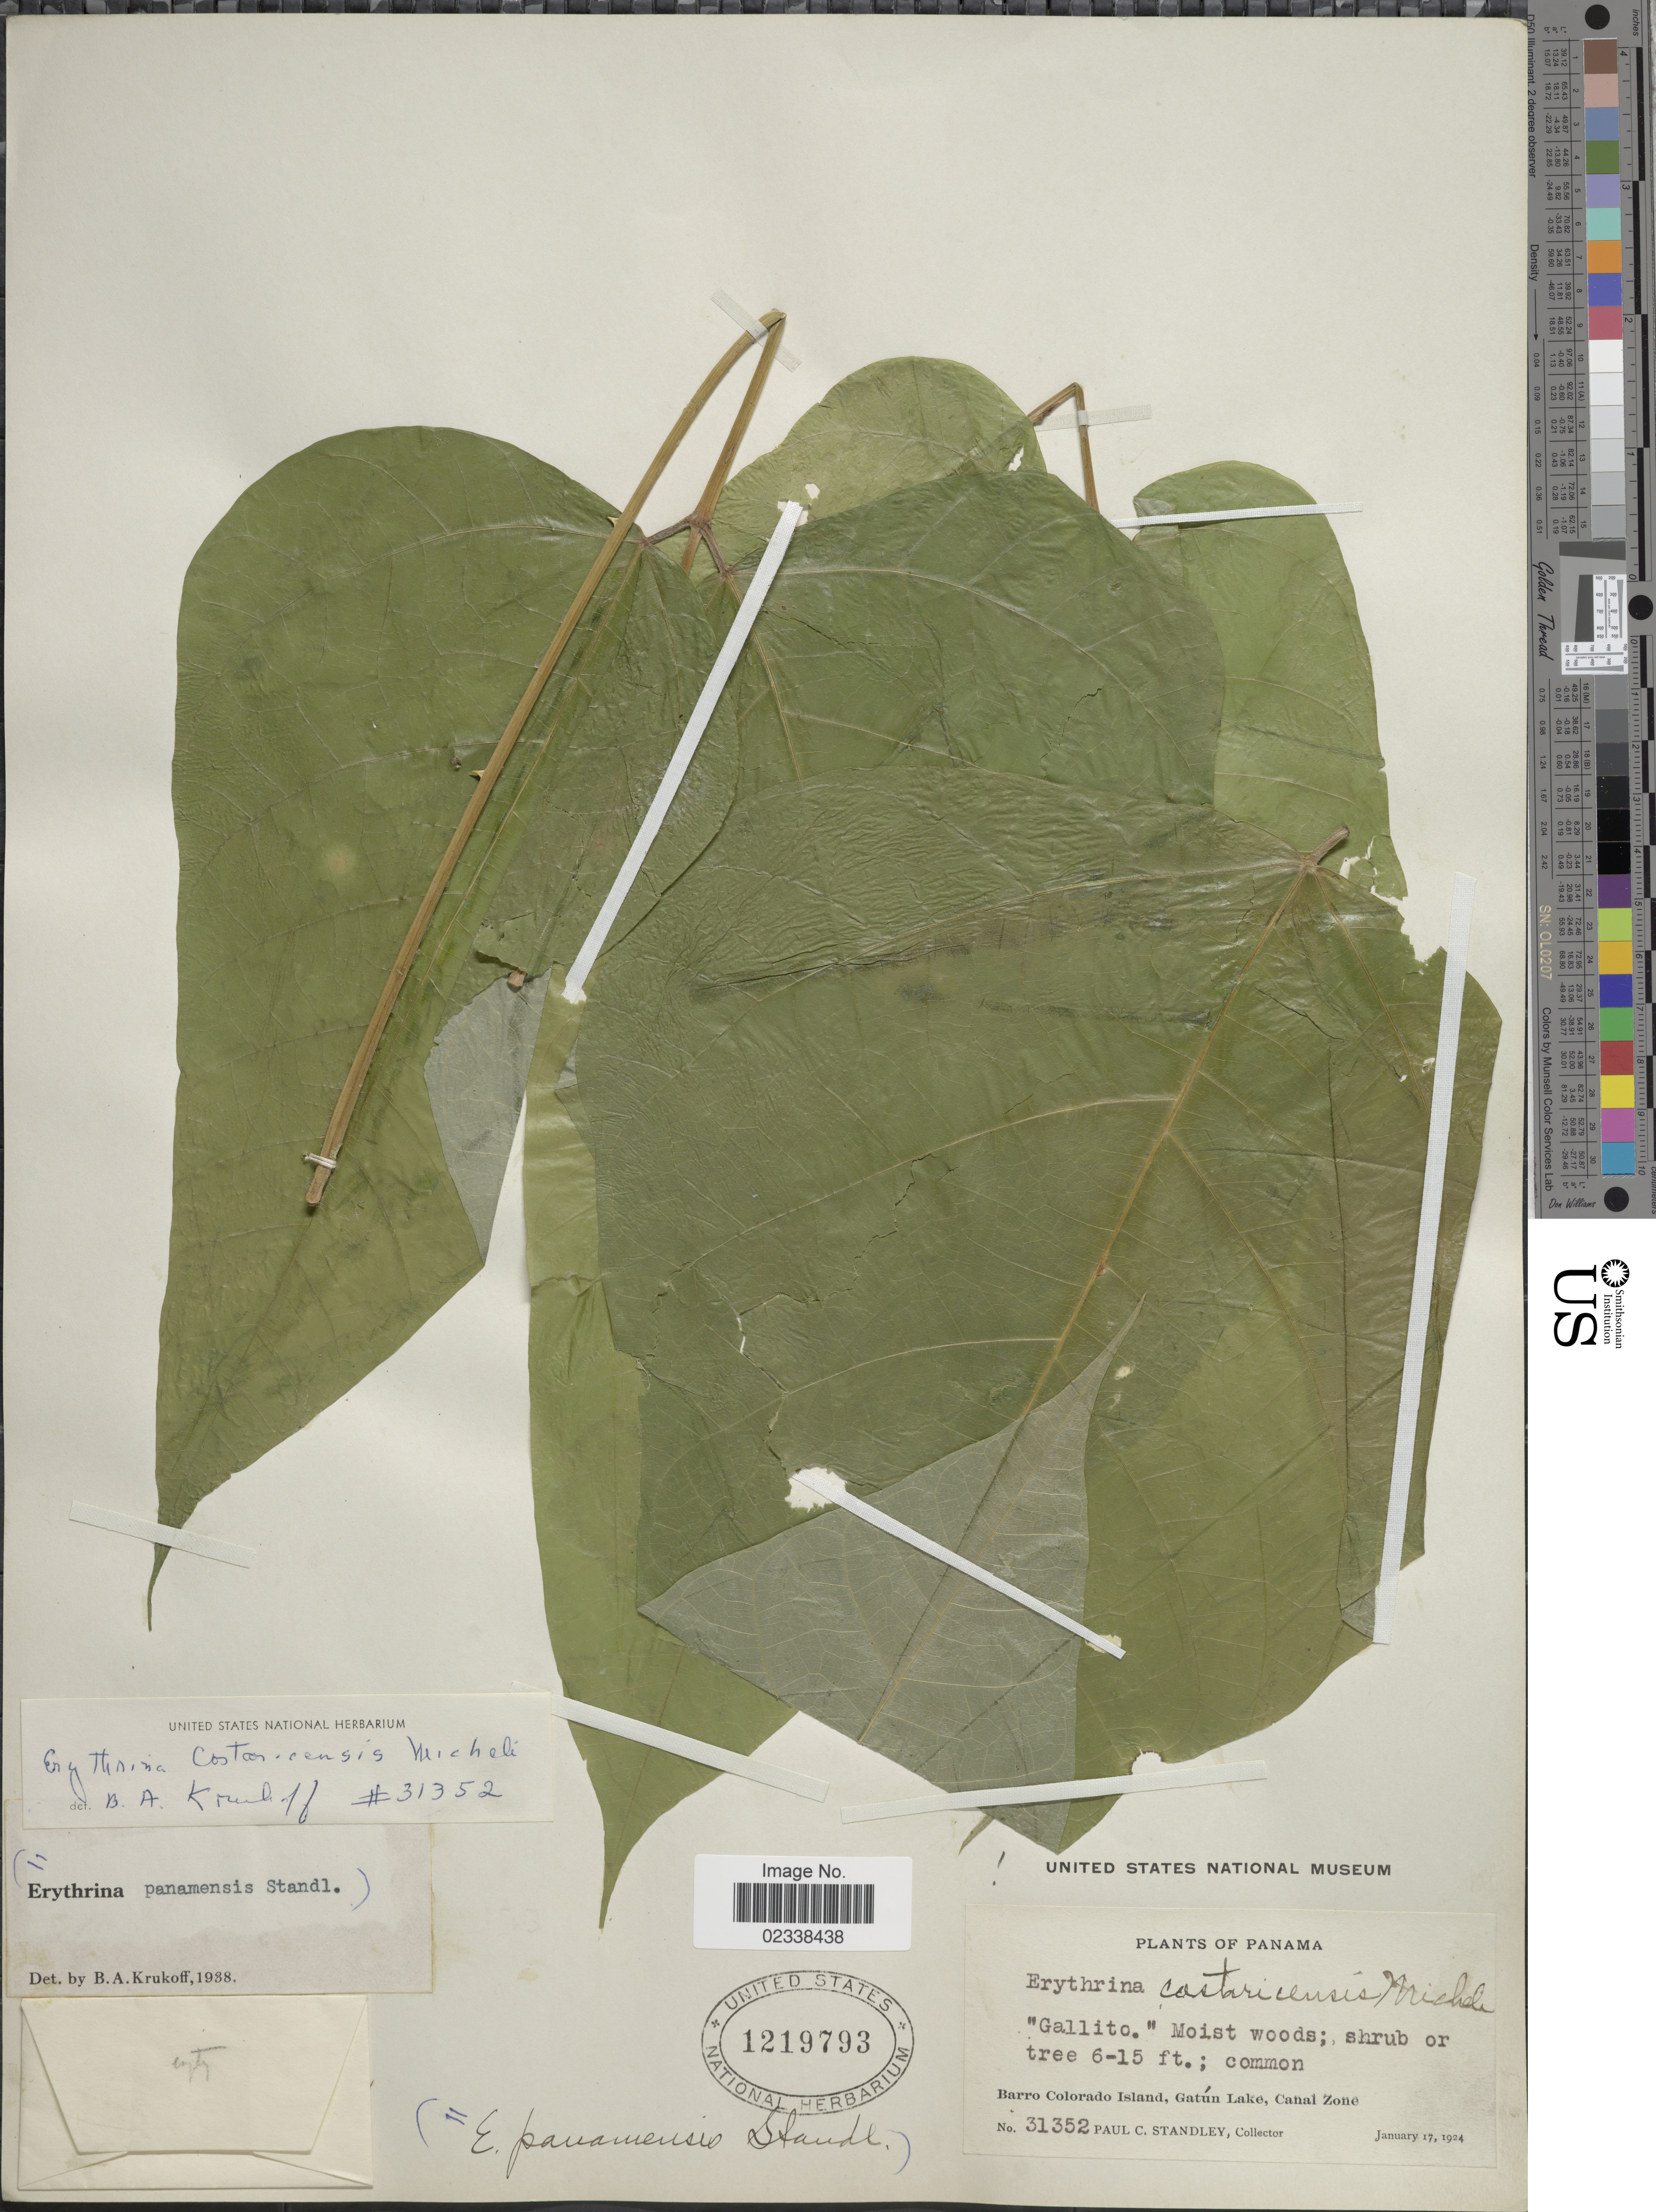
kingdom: Plantae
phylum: Tracheophyta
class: Magnoliopsida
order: Fabales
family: Fabaceae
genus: Erythrina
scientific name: Erythrina costaricensis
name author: Micheli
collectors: P. C. Standley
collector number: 31352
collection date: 1924-01-17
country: Panama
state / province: Panamá Oeste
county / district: Canal Zone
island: Barro Colorado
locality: Barro Colorado Island, Gatun Lake, Canal Zone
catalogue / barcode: US 1219793